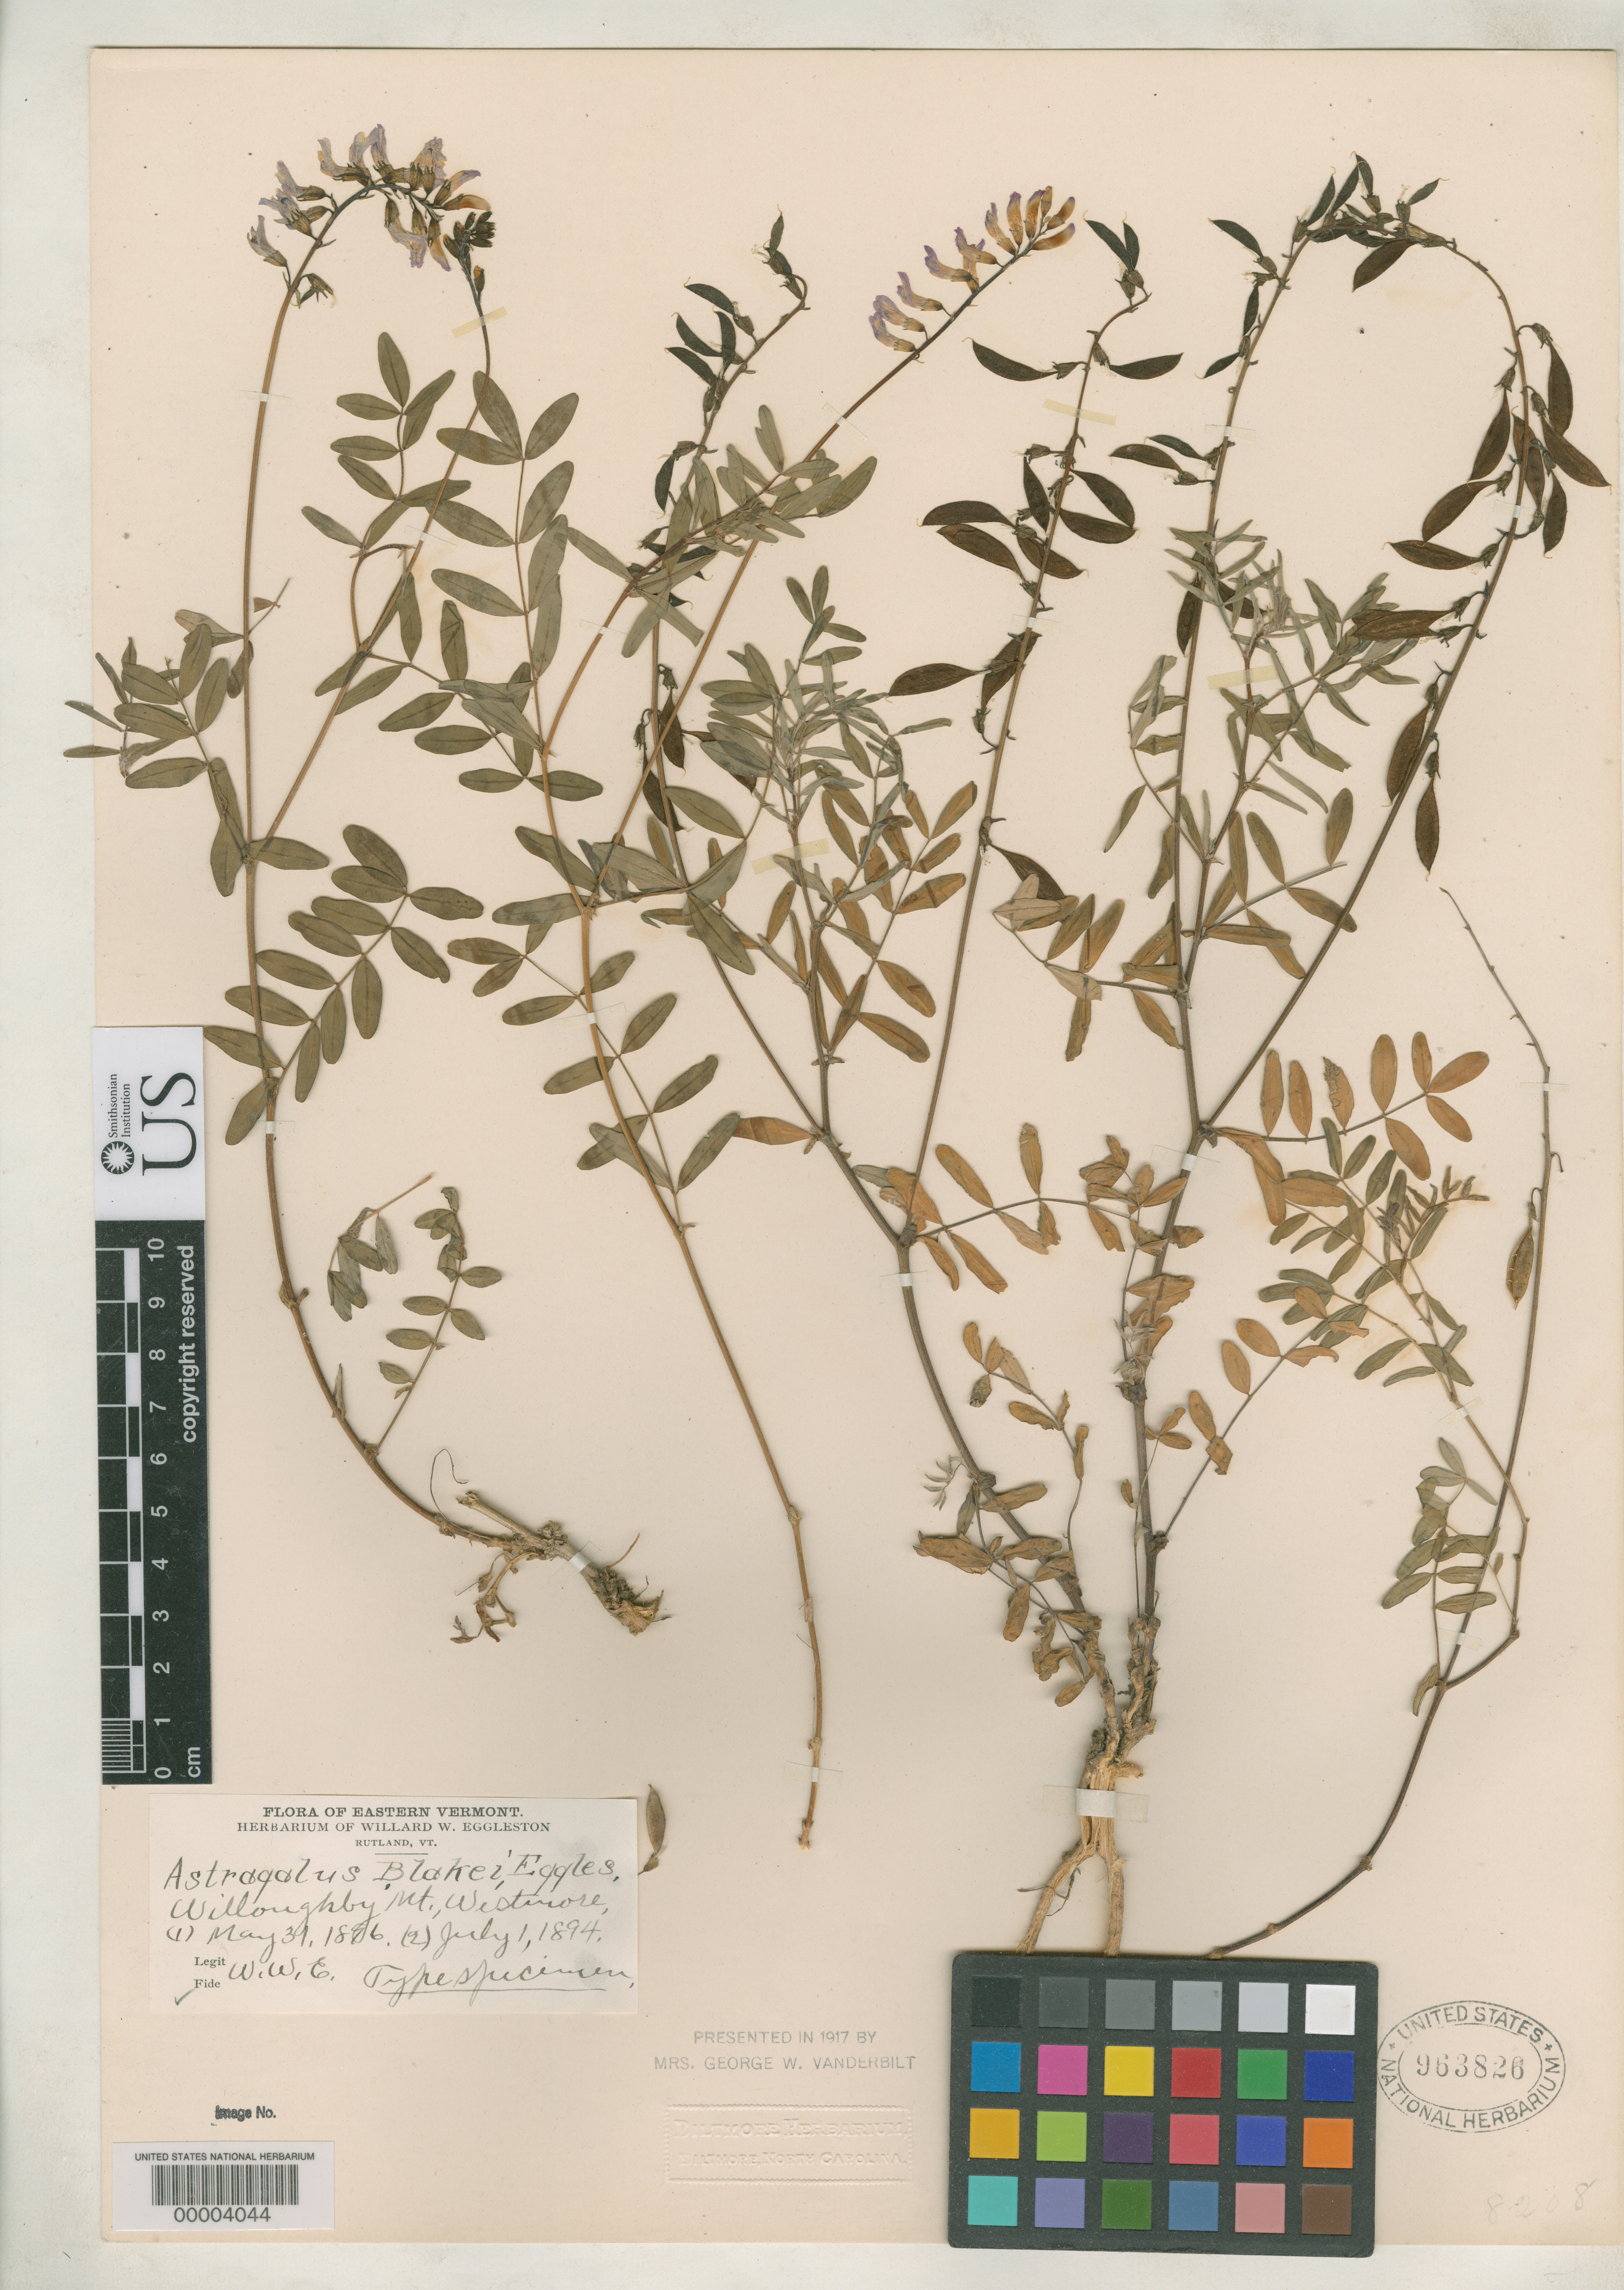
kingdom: Plantae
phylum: Tracheophyta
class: Magnoliopsida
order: Fabales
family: Fabaceae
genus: Astragalus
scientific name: Astragalus blakei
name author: Eggl.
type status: Syntype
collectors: W. W. Eggleston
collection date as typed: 01 Jul 1894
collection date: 1894-07-01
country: United States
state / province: Vermont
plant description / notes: Annotated as "Type specimen". Sheet apparently mounted with two collections made on different dates: (1) [=non-type] May 31, 1896 (flowering? postdates publication of name) and (2) [=type] July 1, 1894 (fruiting?).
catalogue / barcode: US 963826